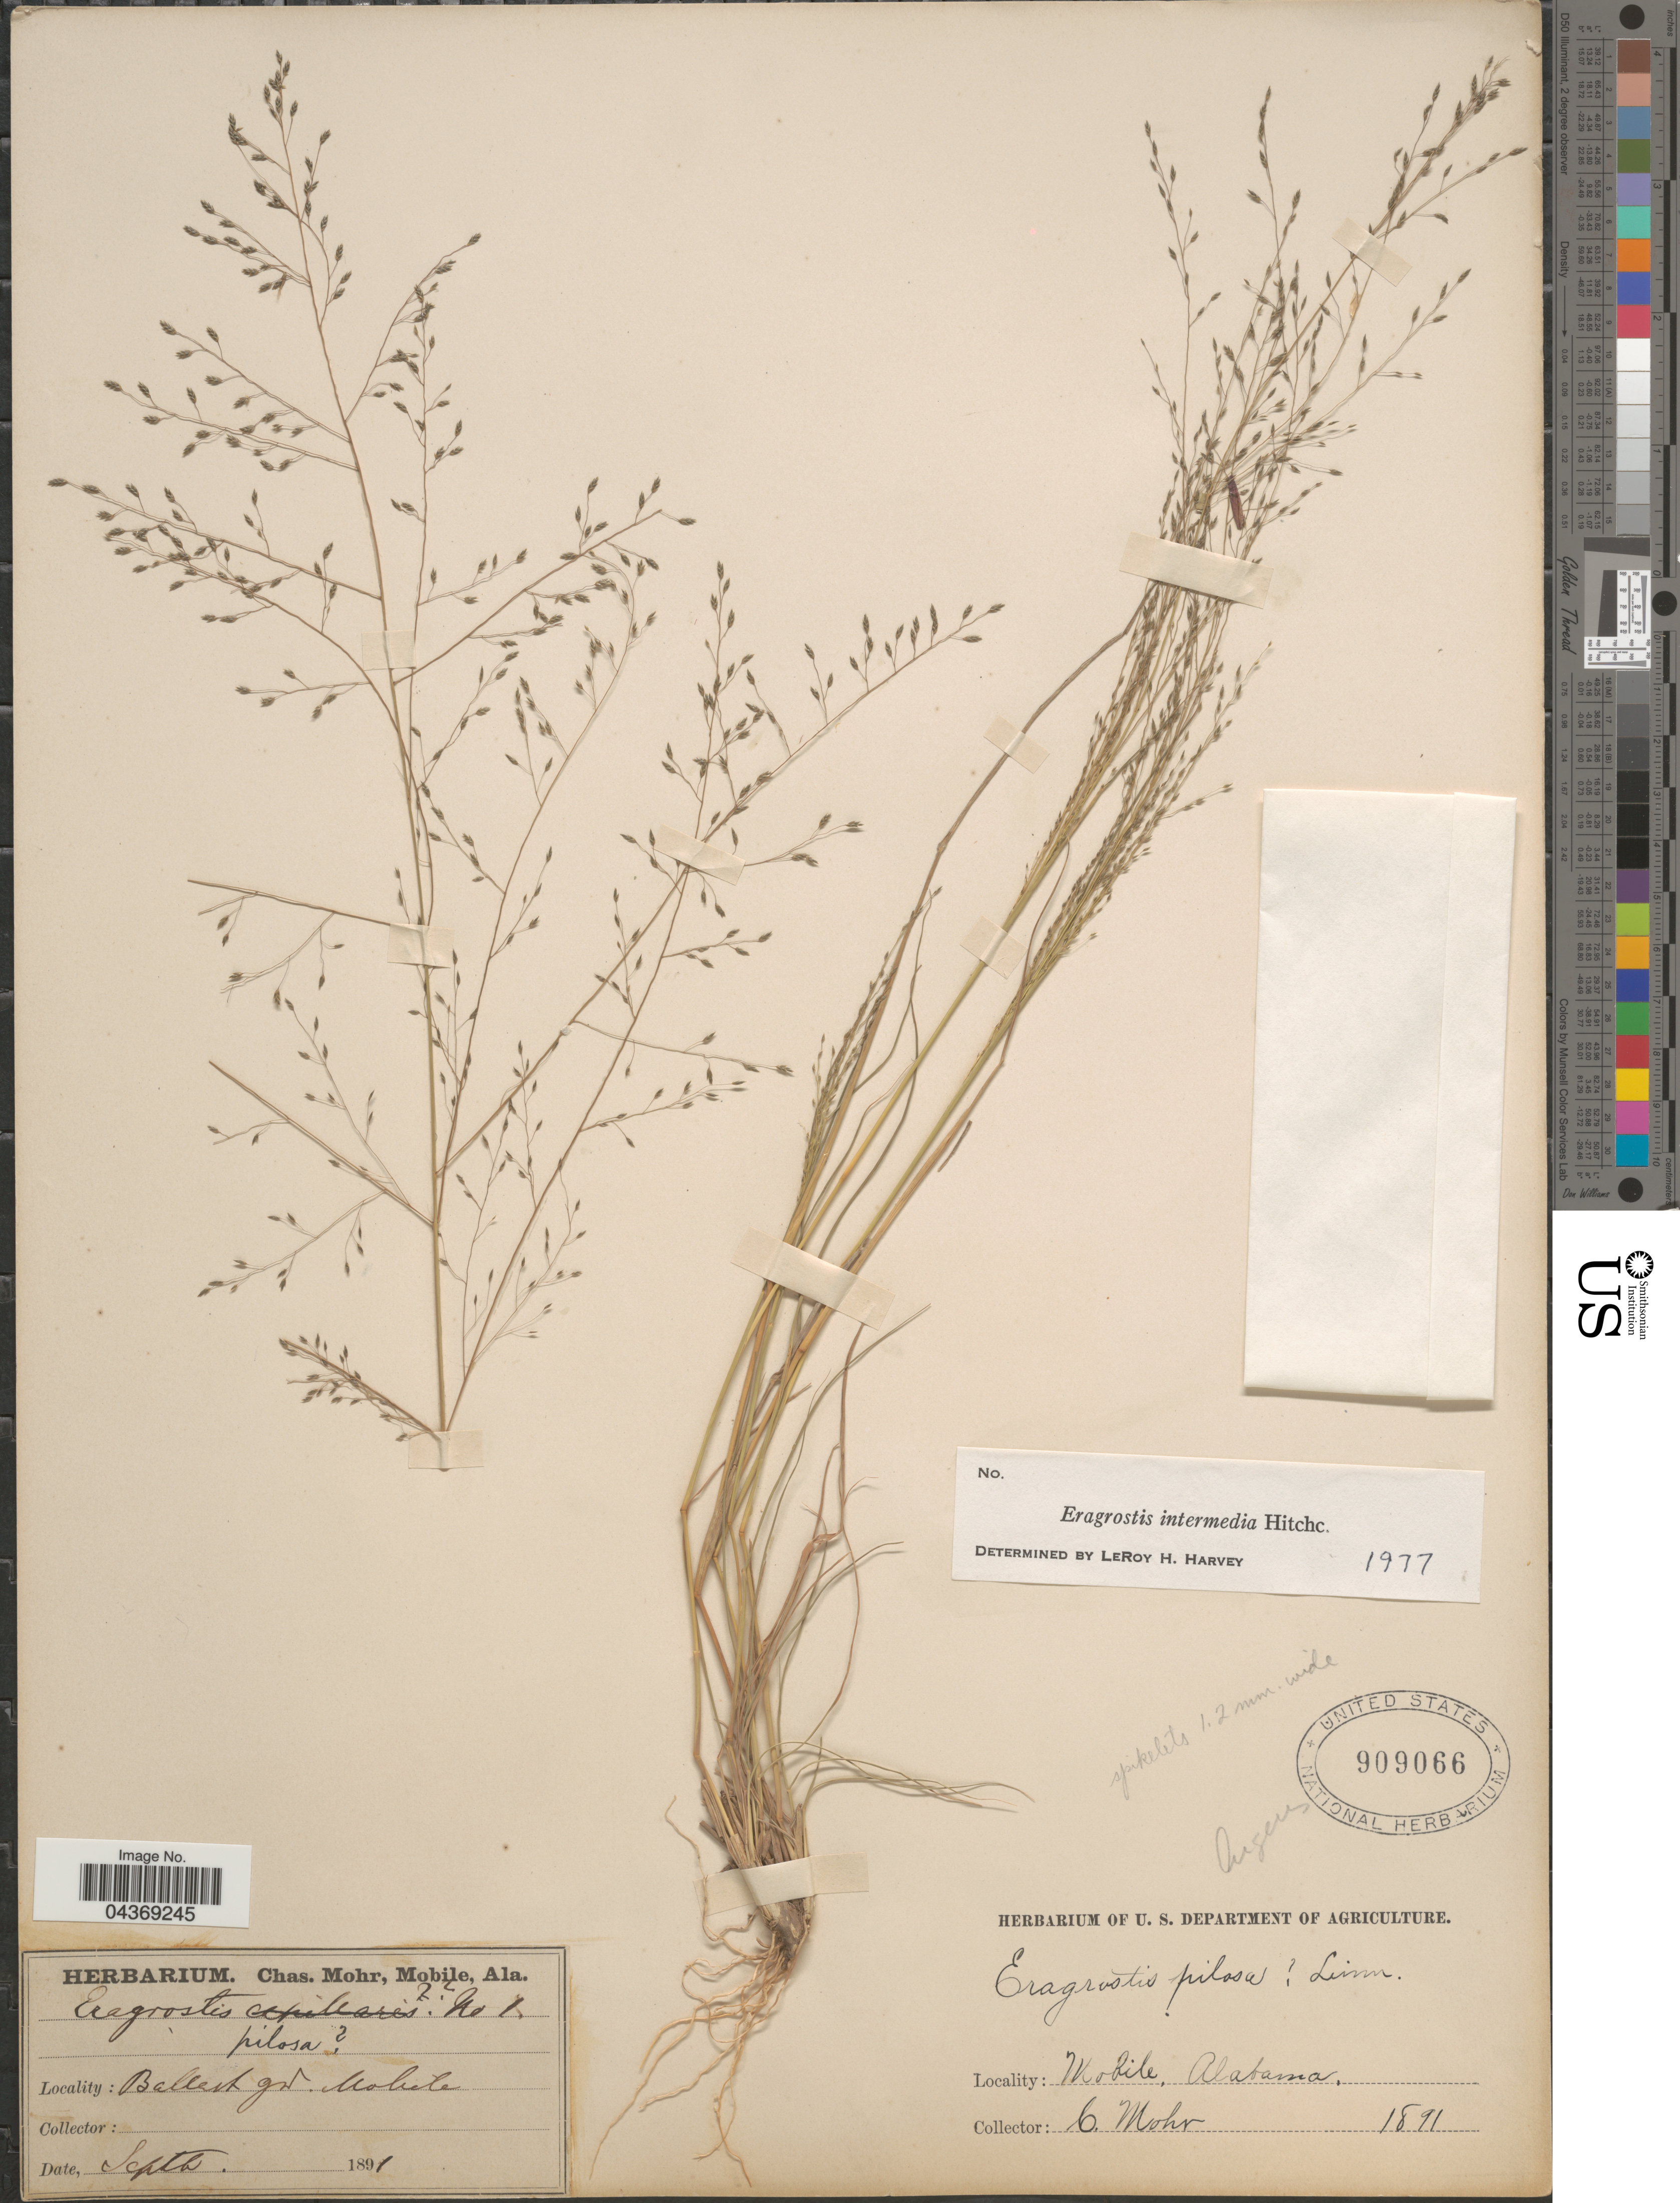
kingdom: Plantae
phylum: Tracheophyta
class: Liliopsida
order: Poales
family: Poaceae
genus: Eragrostis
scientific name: Eragrostis intermedia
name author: Hitchc.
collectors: C. T. Mohr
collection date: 1891-09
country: United States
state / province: Alabama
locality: Ballast grd. Mobile.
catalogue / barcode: US 909066